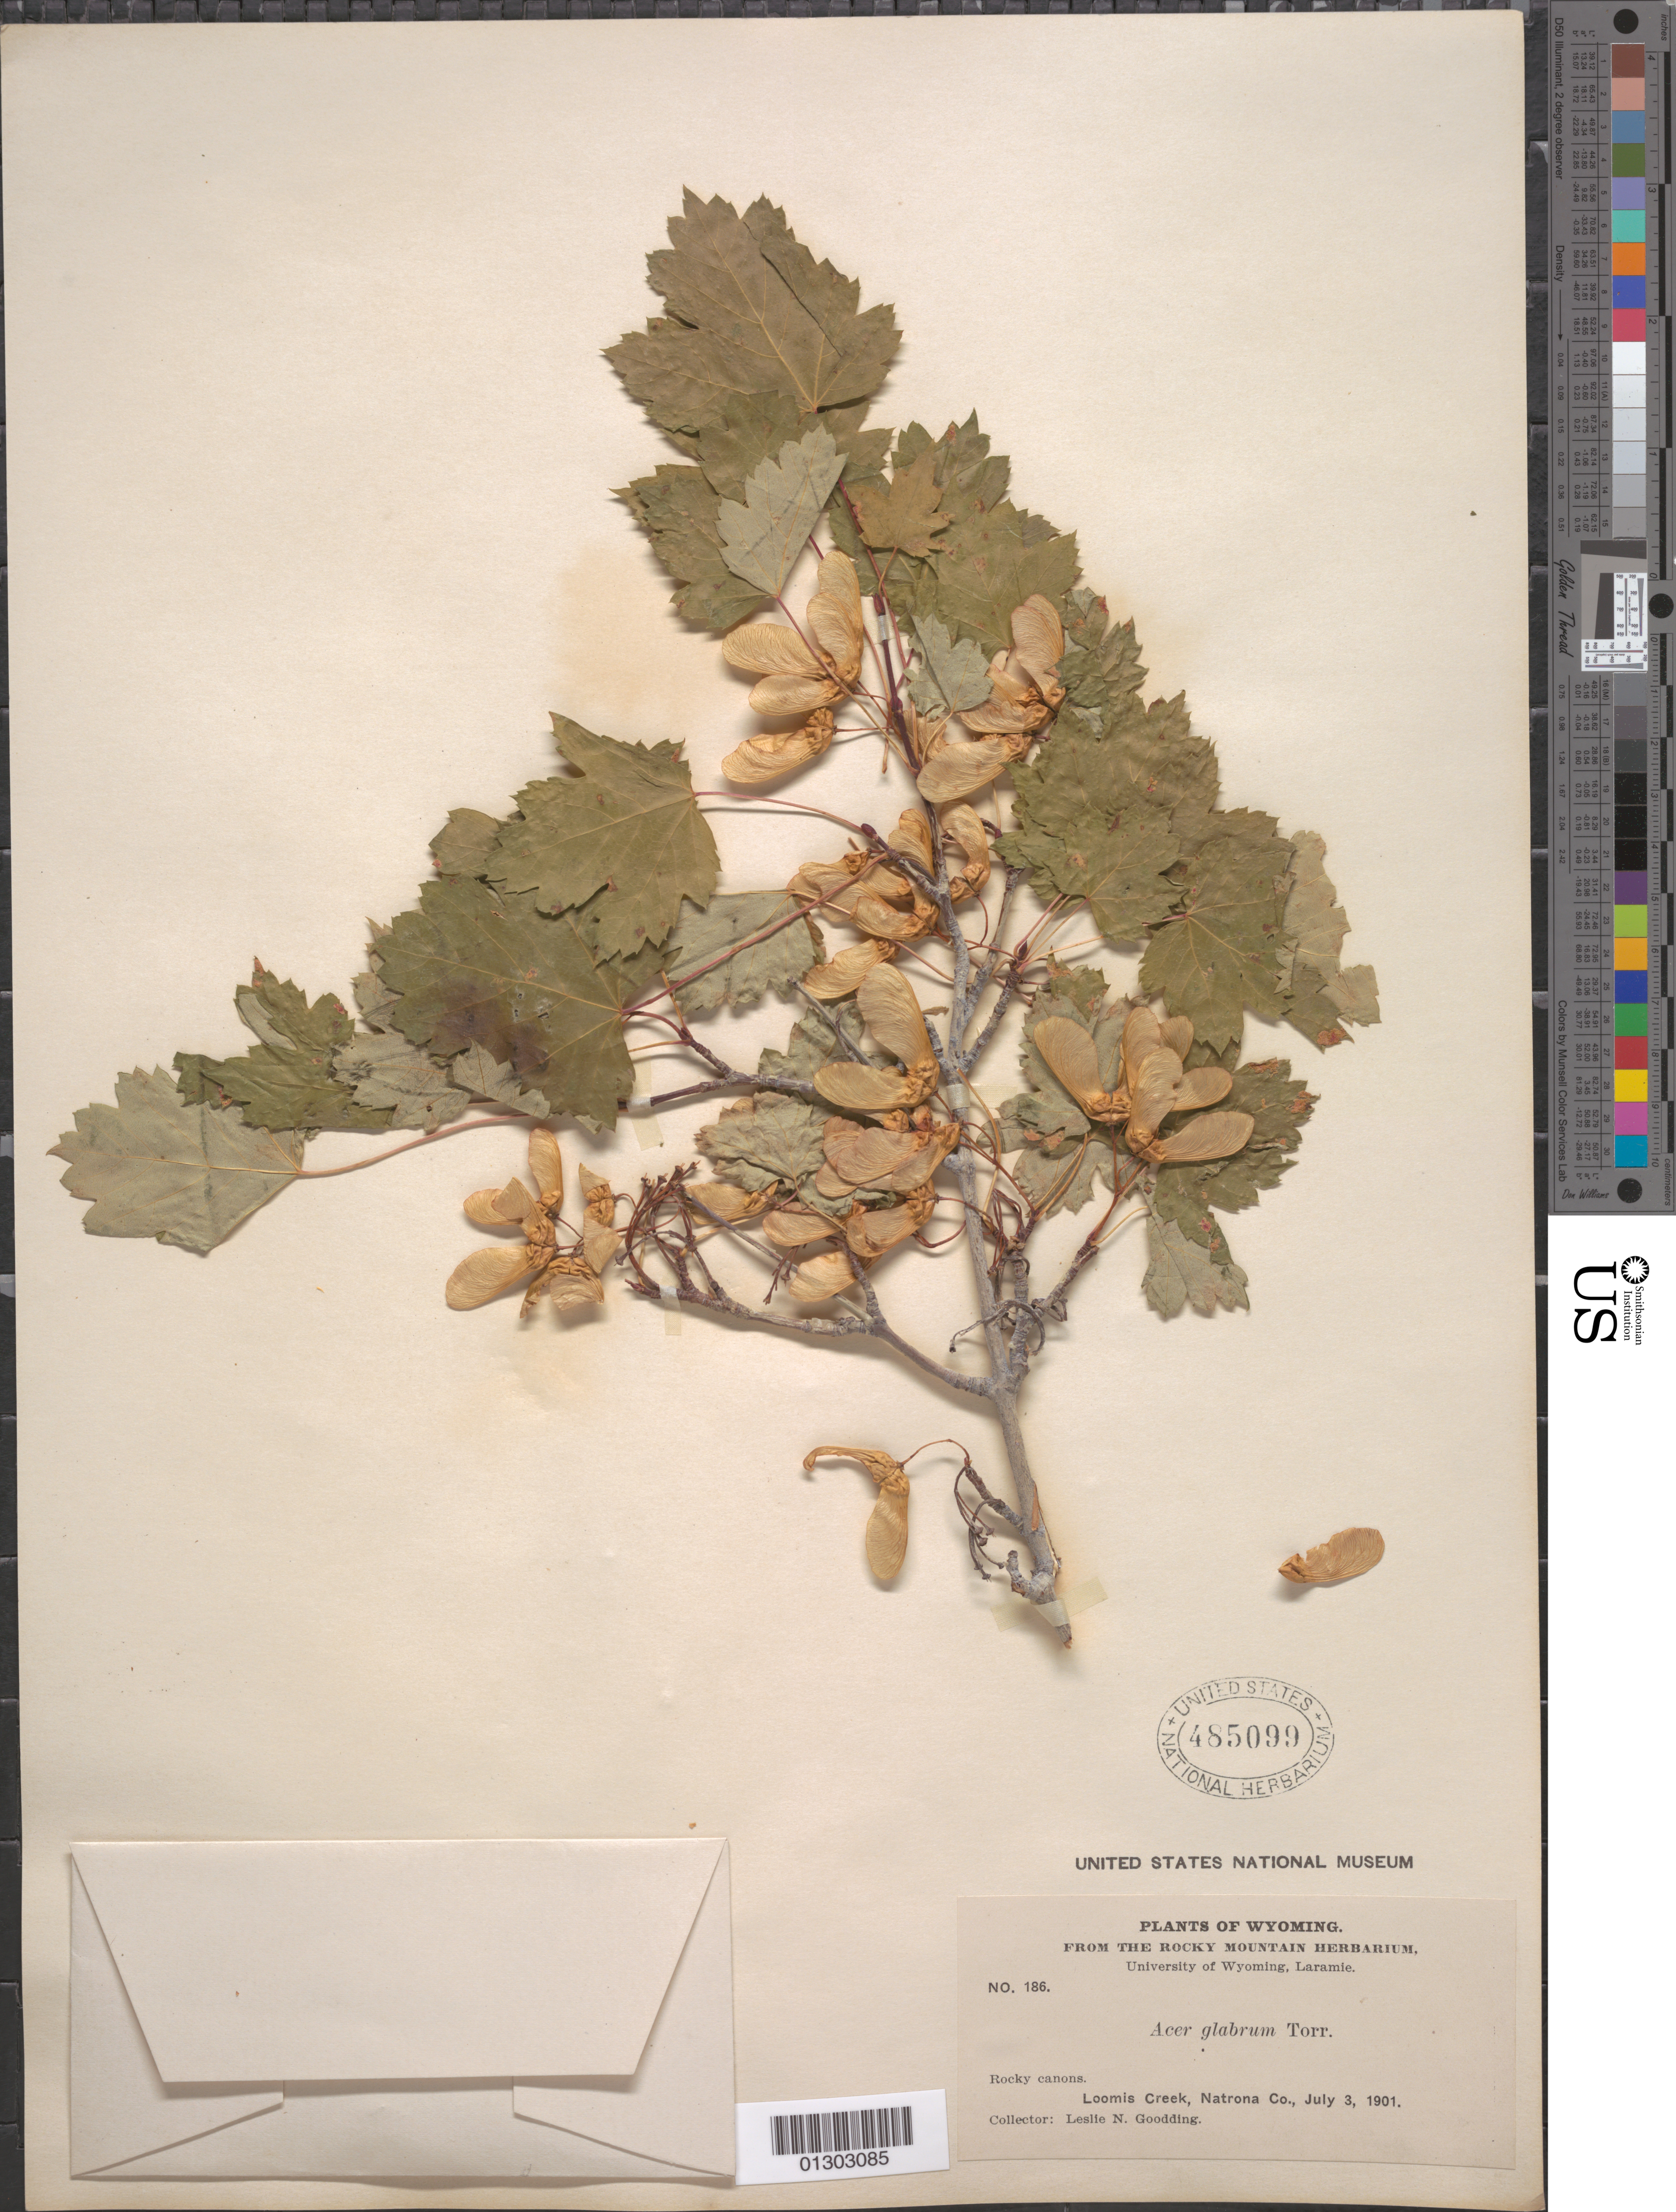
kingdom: Plantae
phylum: Tracheophyta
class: Magnoliopsida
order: Sapindales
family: Sapindaceae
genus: Acer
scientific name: Acer glabrum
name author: Torr.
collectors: L. N. Goodding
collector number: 186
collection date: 1901-07-03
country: United States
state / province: Wyoming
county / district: Natrona County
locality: Natrona County, Loomis Creek.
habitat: Rocky canyons.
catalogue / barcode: US 485099